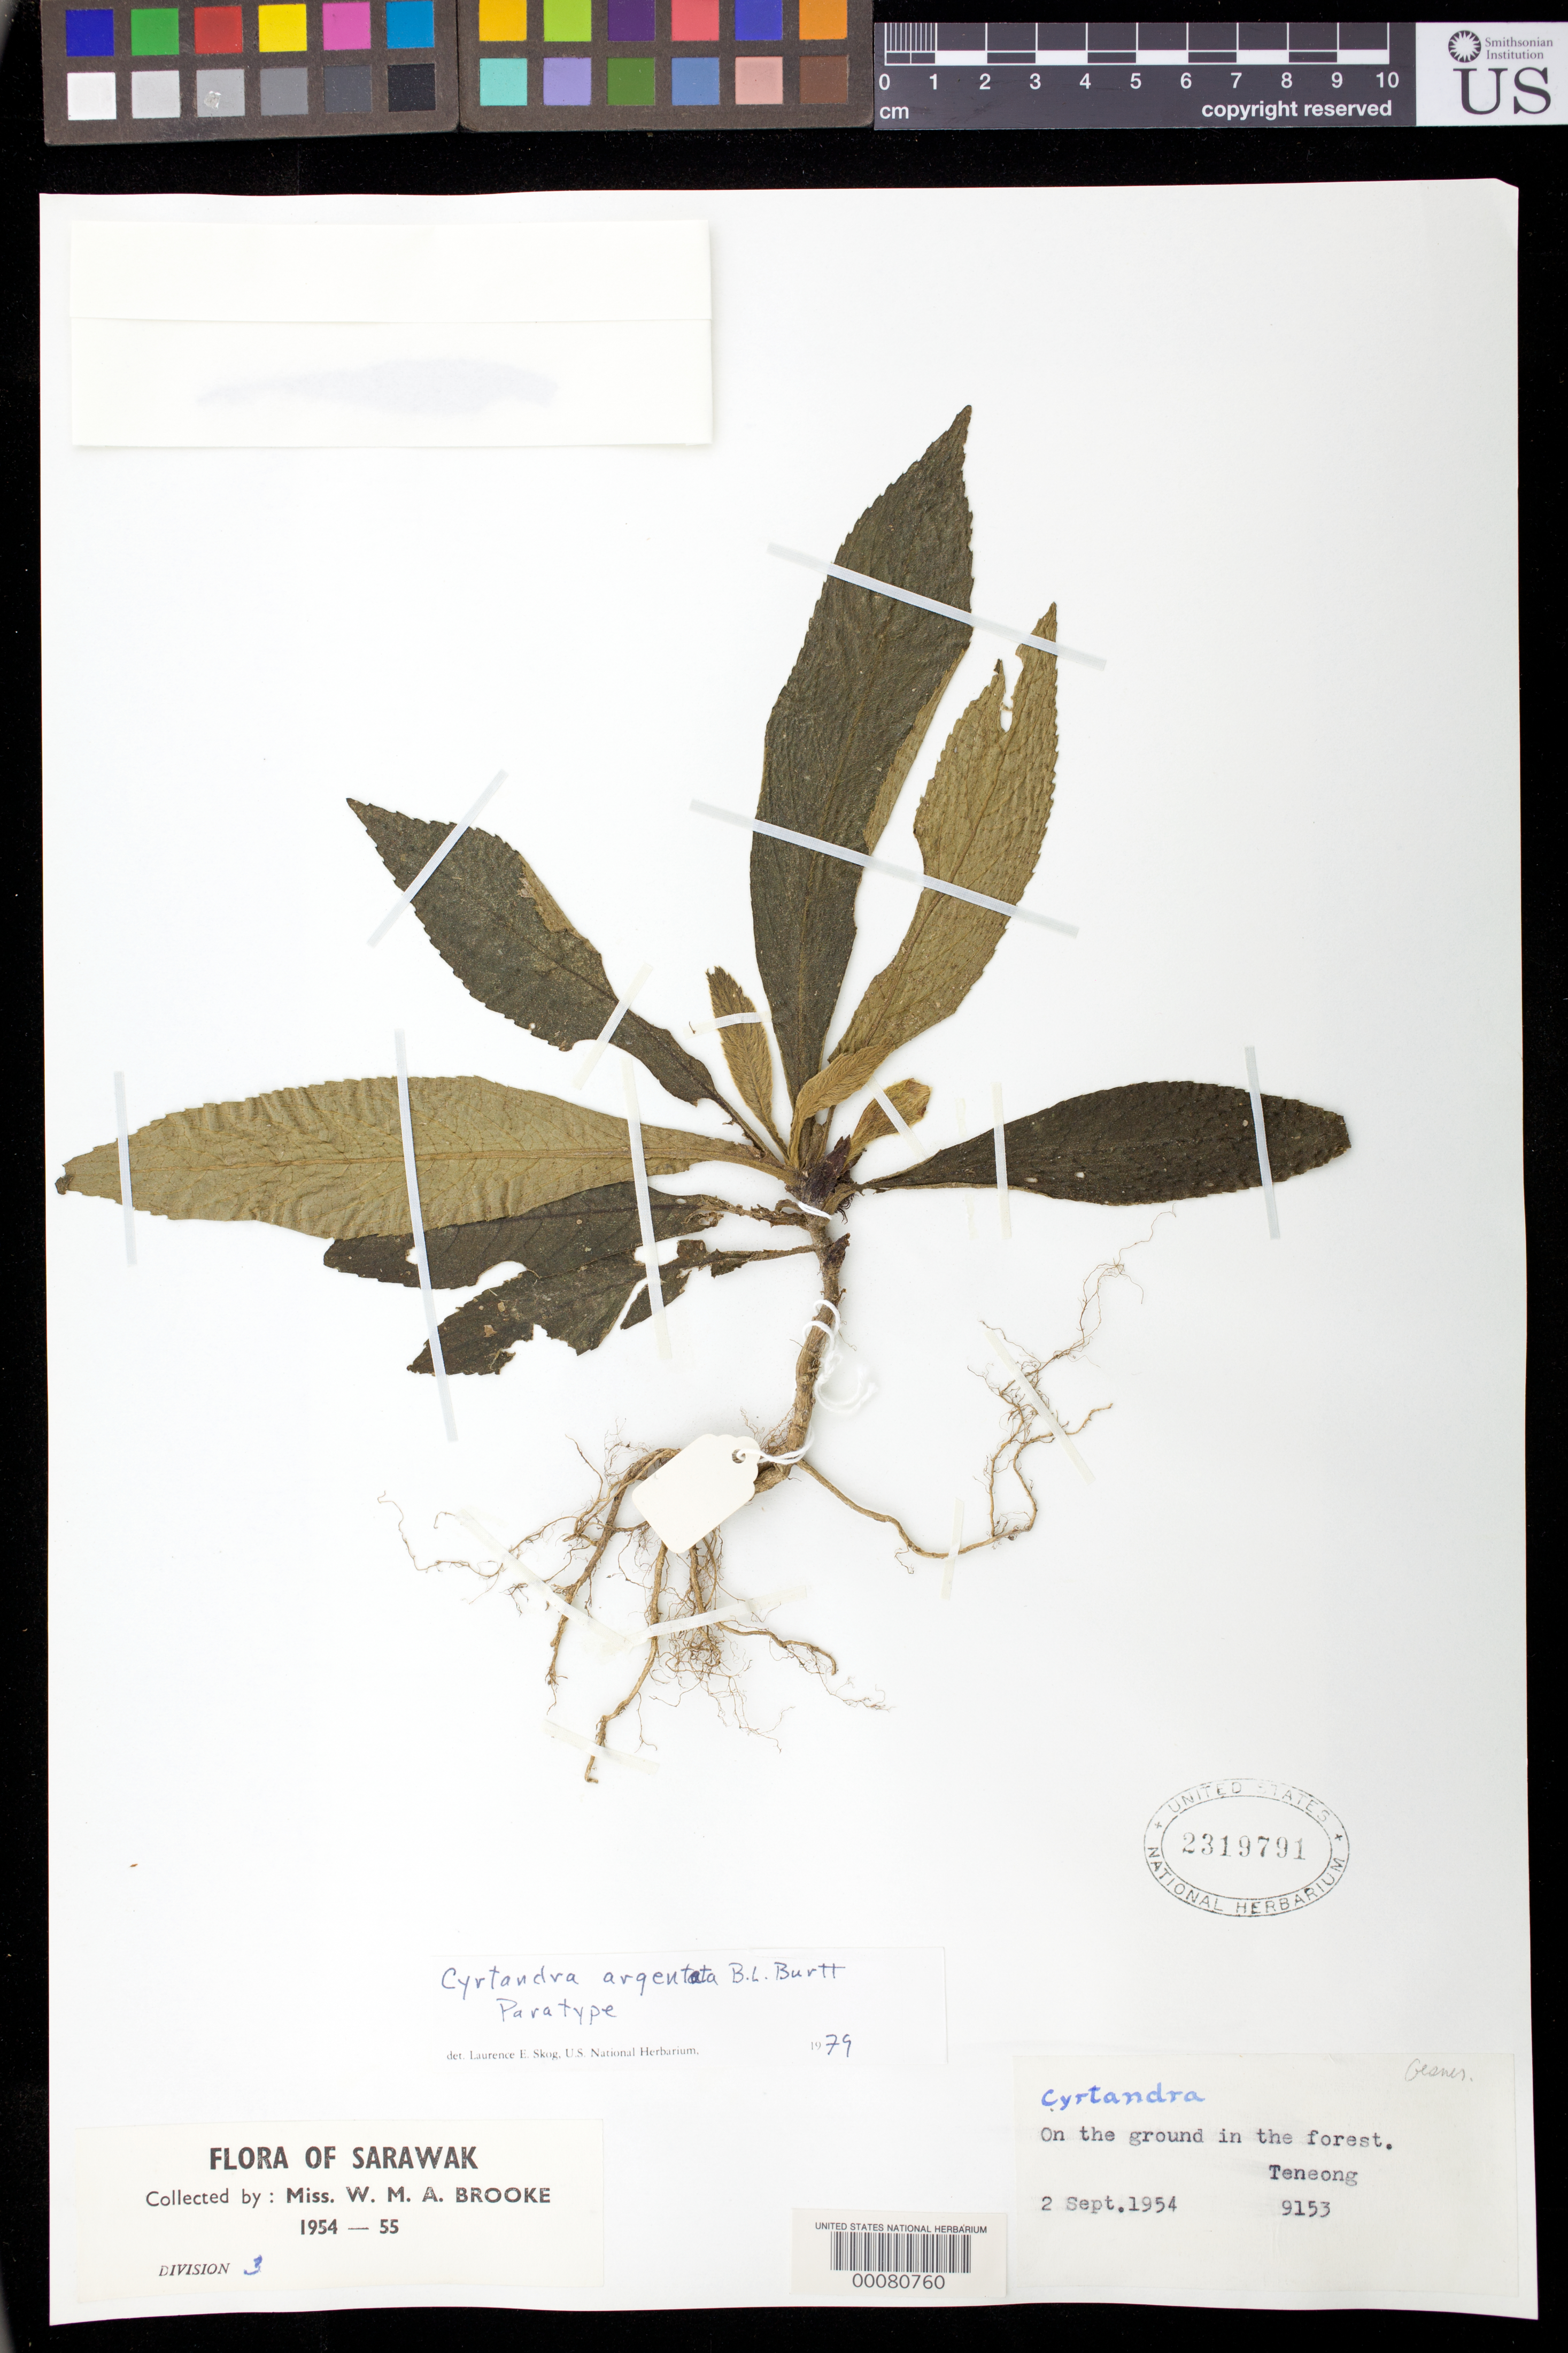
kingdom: Plantae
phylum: Tracheophyta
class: Magnoliopsida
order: Lamiales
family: Gesneriaceae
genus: Cyrtandra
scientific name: Cyrtandra argentata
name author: B.L. Burtt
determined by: Skog, Laurence E.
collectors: W. Brooke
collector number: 9153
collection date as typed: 02 Sep 1954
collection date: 1954-09-02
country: Malaysia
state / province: Sarawak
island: Borneo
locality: Teneong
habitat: On the ground in the forest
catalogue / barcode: US 2319791